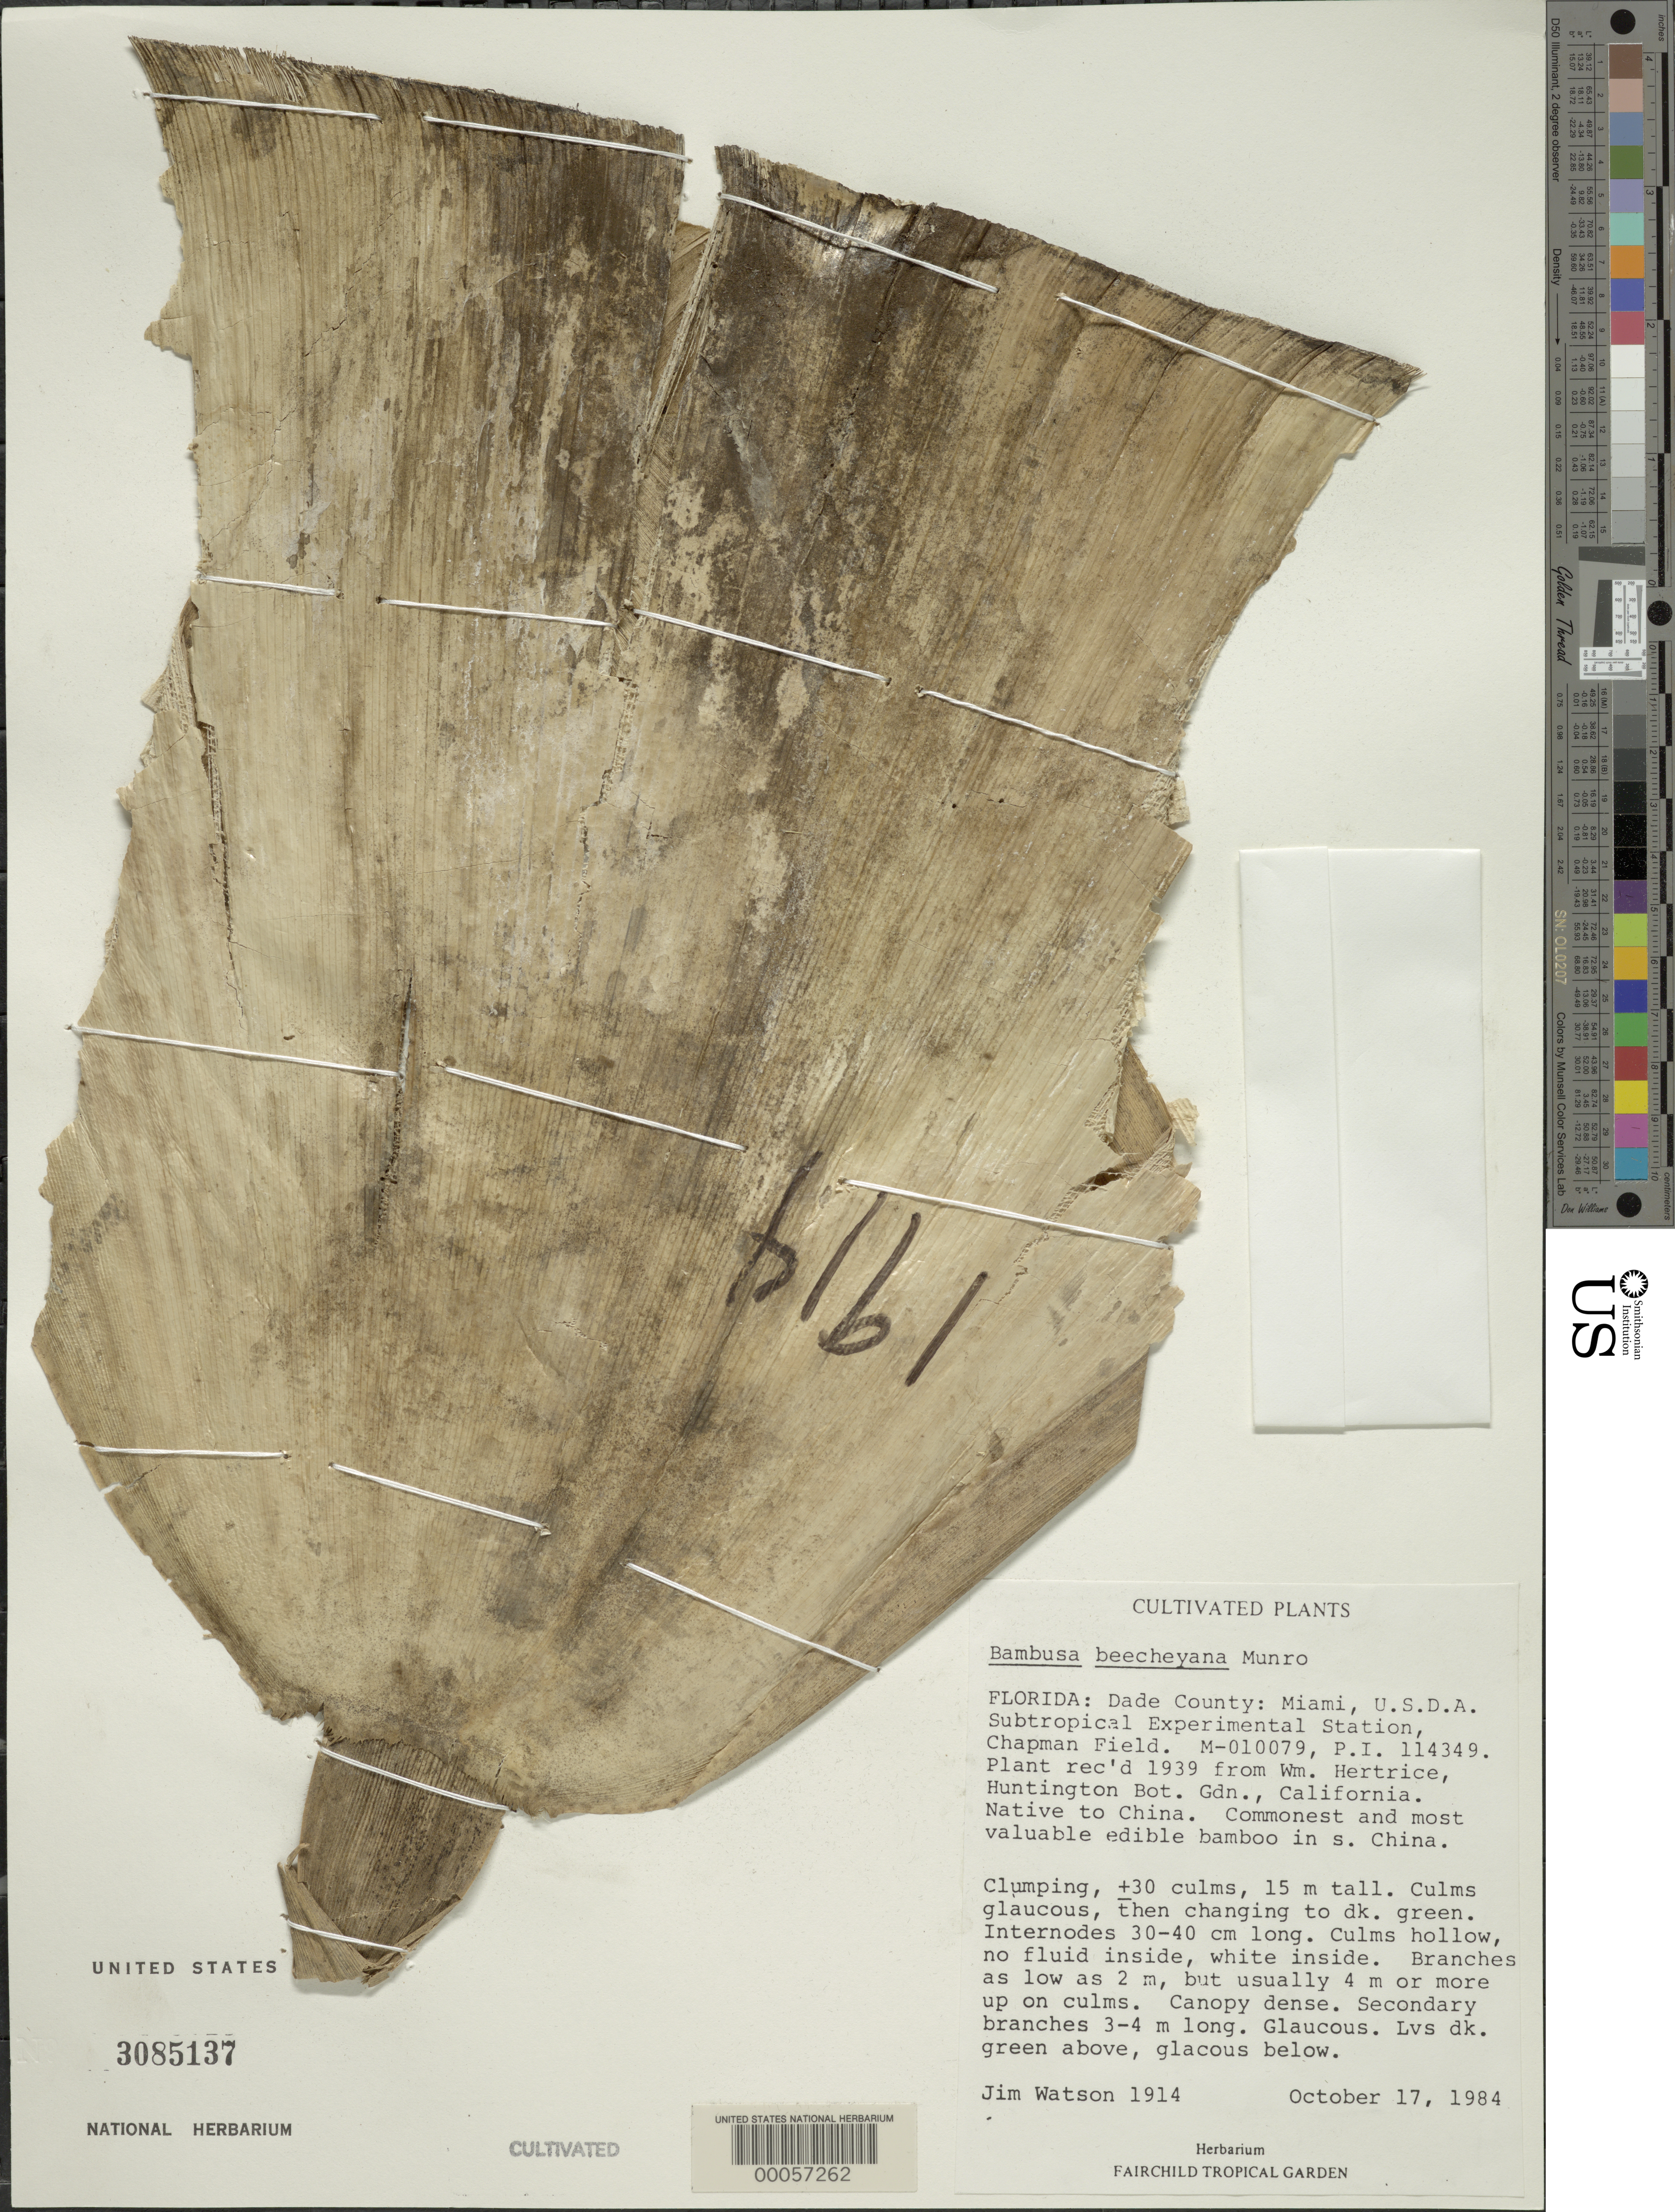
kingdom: Plantae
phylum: Tracheophyta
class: Liliopsida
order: Poales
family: Poaceae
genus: Bambusa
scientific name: Bambusa beecheyana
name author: Munro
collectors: J. Watson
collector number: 1914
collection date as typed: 17 Oct 1984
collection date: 1984-10-17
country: United States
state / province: Florida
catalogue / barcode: US 3085137